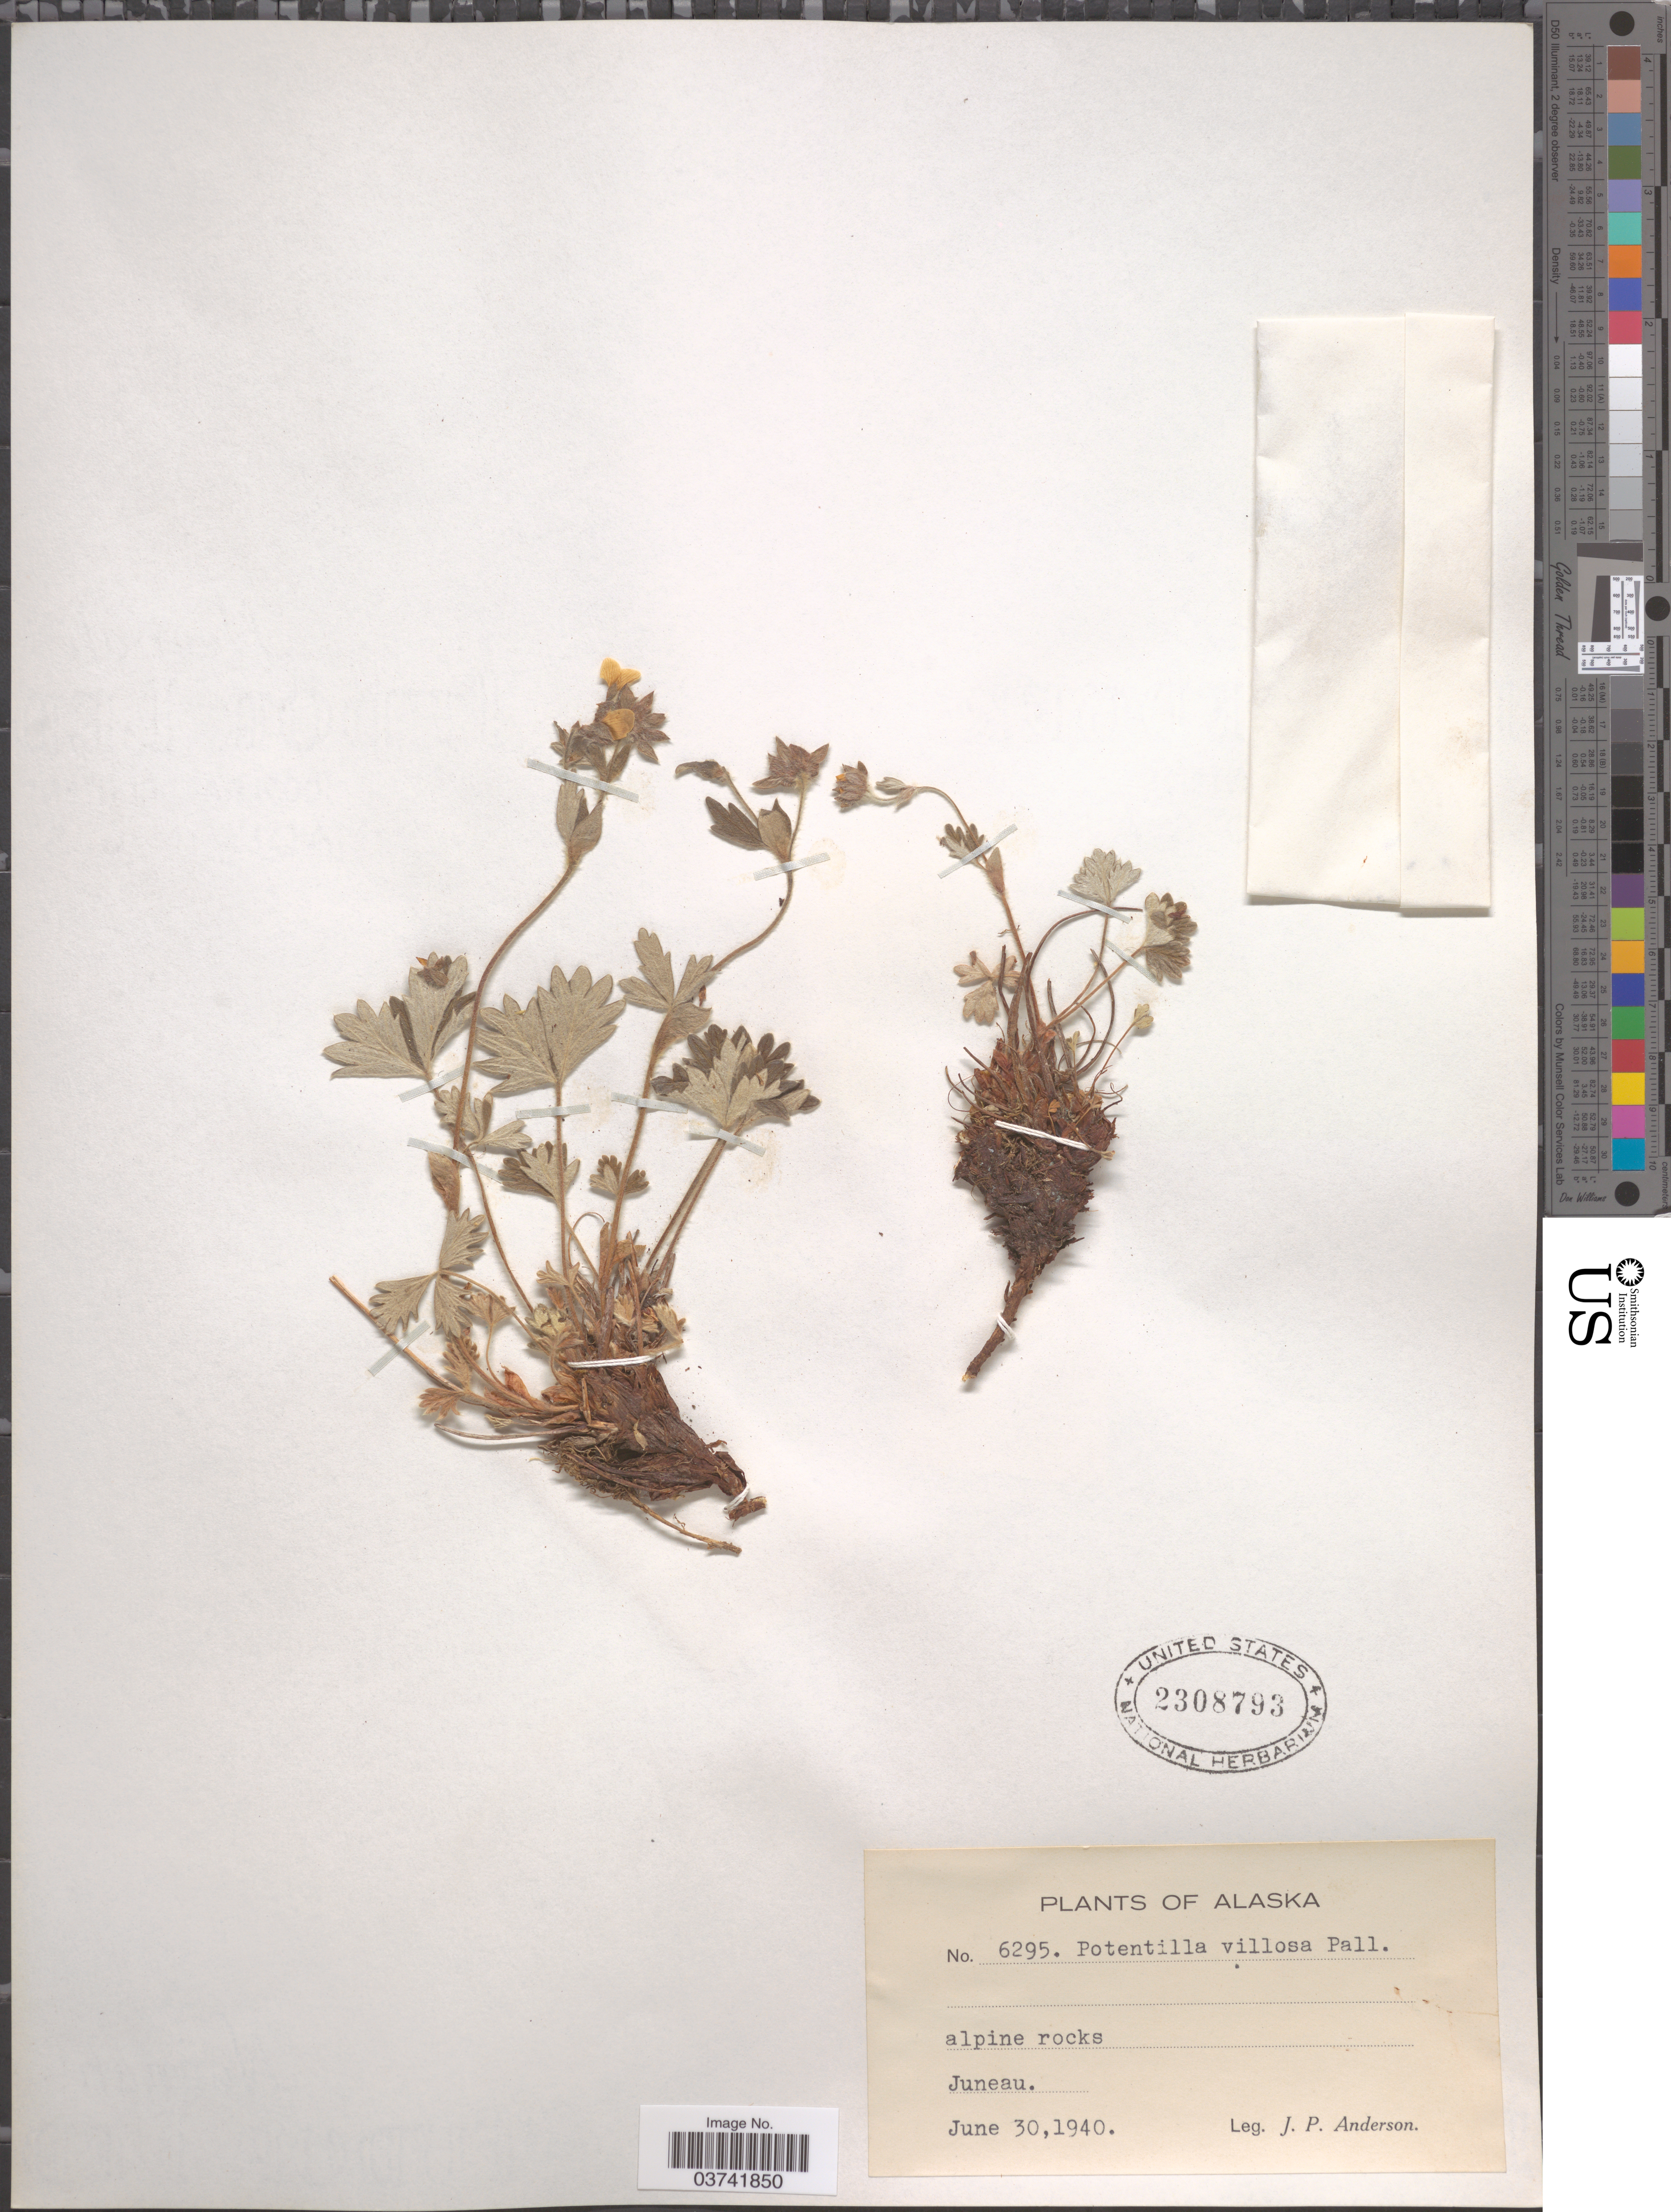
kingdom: Plantae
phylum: Tracheophyta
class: Magnoliopsida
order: Rosales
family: Rosaceae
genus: Potentilla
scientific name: Potentilla villosa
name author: Pall. ex Pursh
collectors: J. P. Anderson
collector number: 6295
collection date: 1940-06-30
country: United States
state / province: Alaska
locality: Juneau.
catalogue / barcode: US 2308793